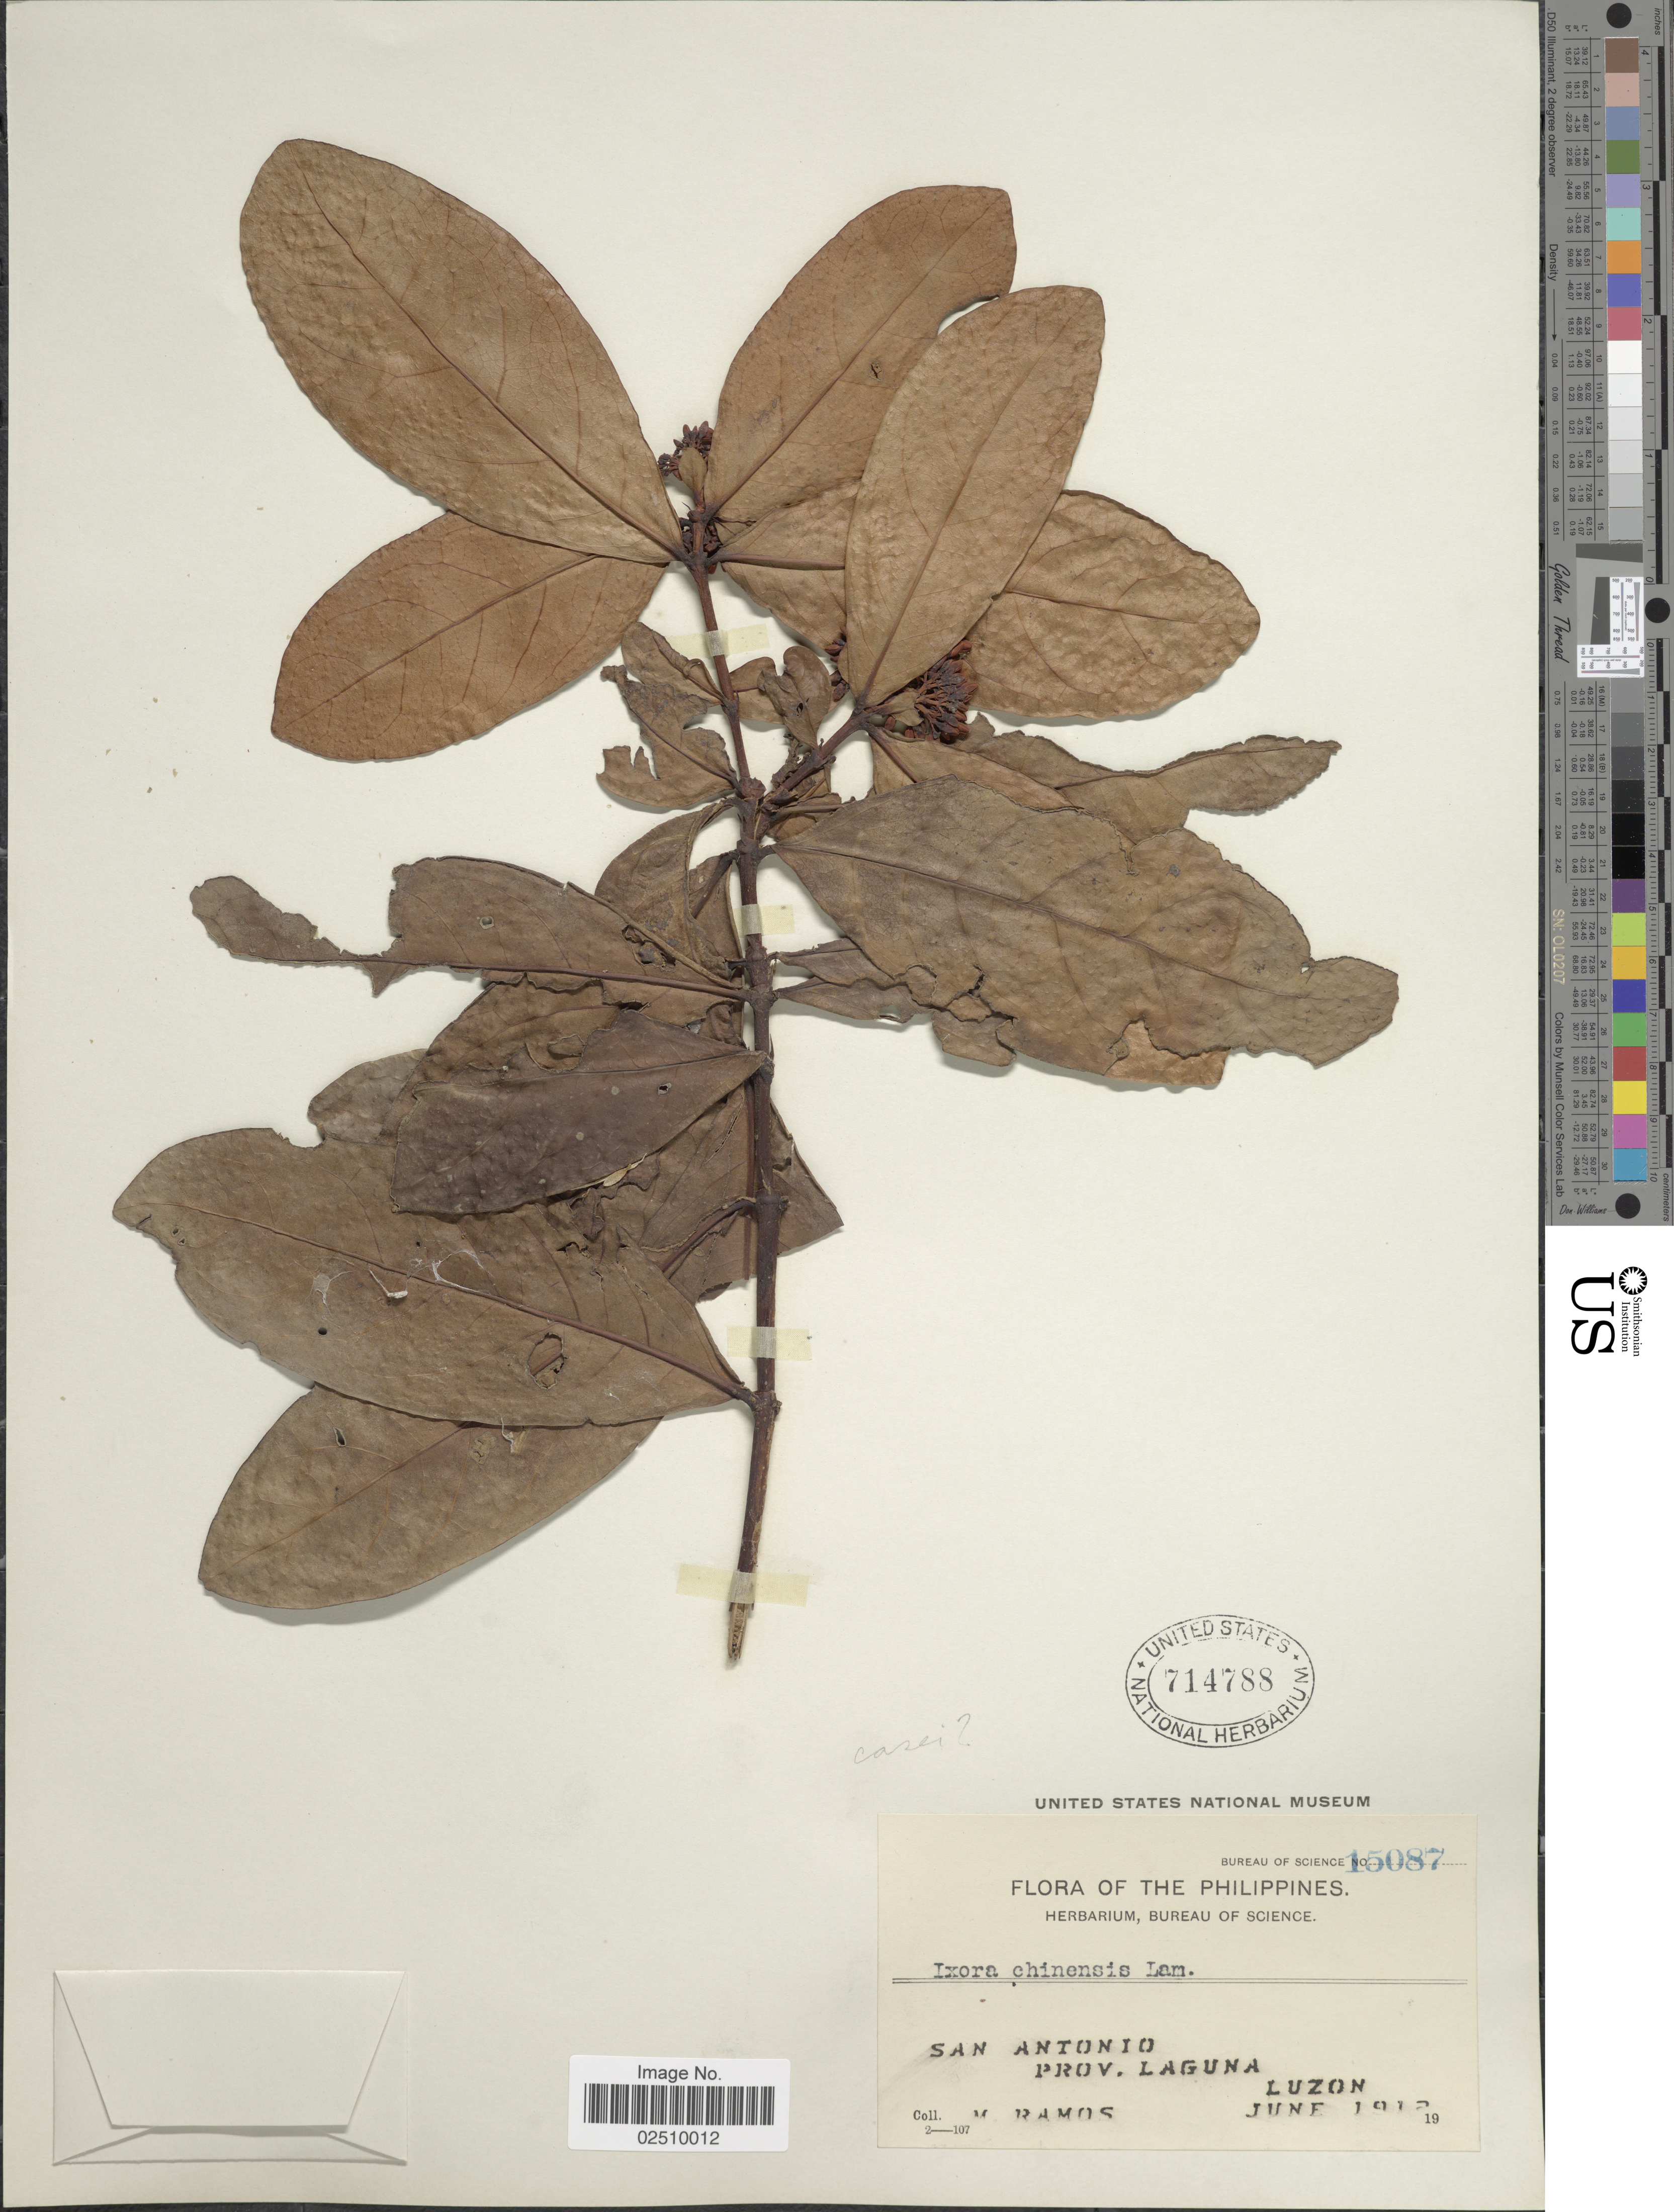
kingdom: Plantae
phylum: Tracheophyta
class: Magnoliopsida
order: Gentianales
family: Rubiaceae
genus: Ixora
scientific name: Ixora chinensis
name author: Lam.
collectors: M. Ramos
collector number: Bureau of Science 15087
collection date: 1912-06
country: Philippines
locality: San Antonio Prov. Laguna, Luzon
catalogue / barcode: US 714788